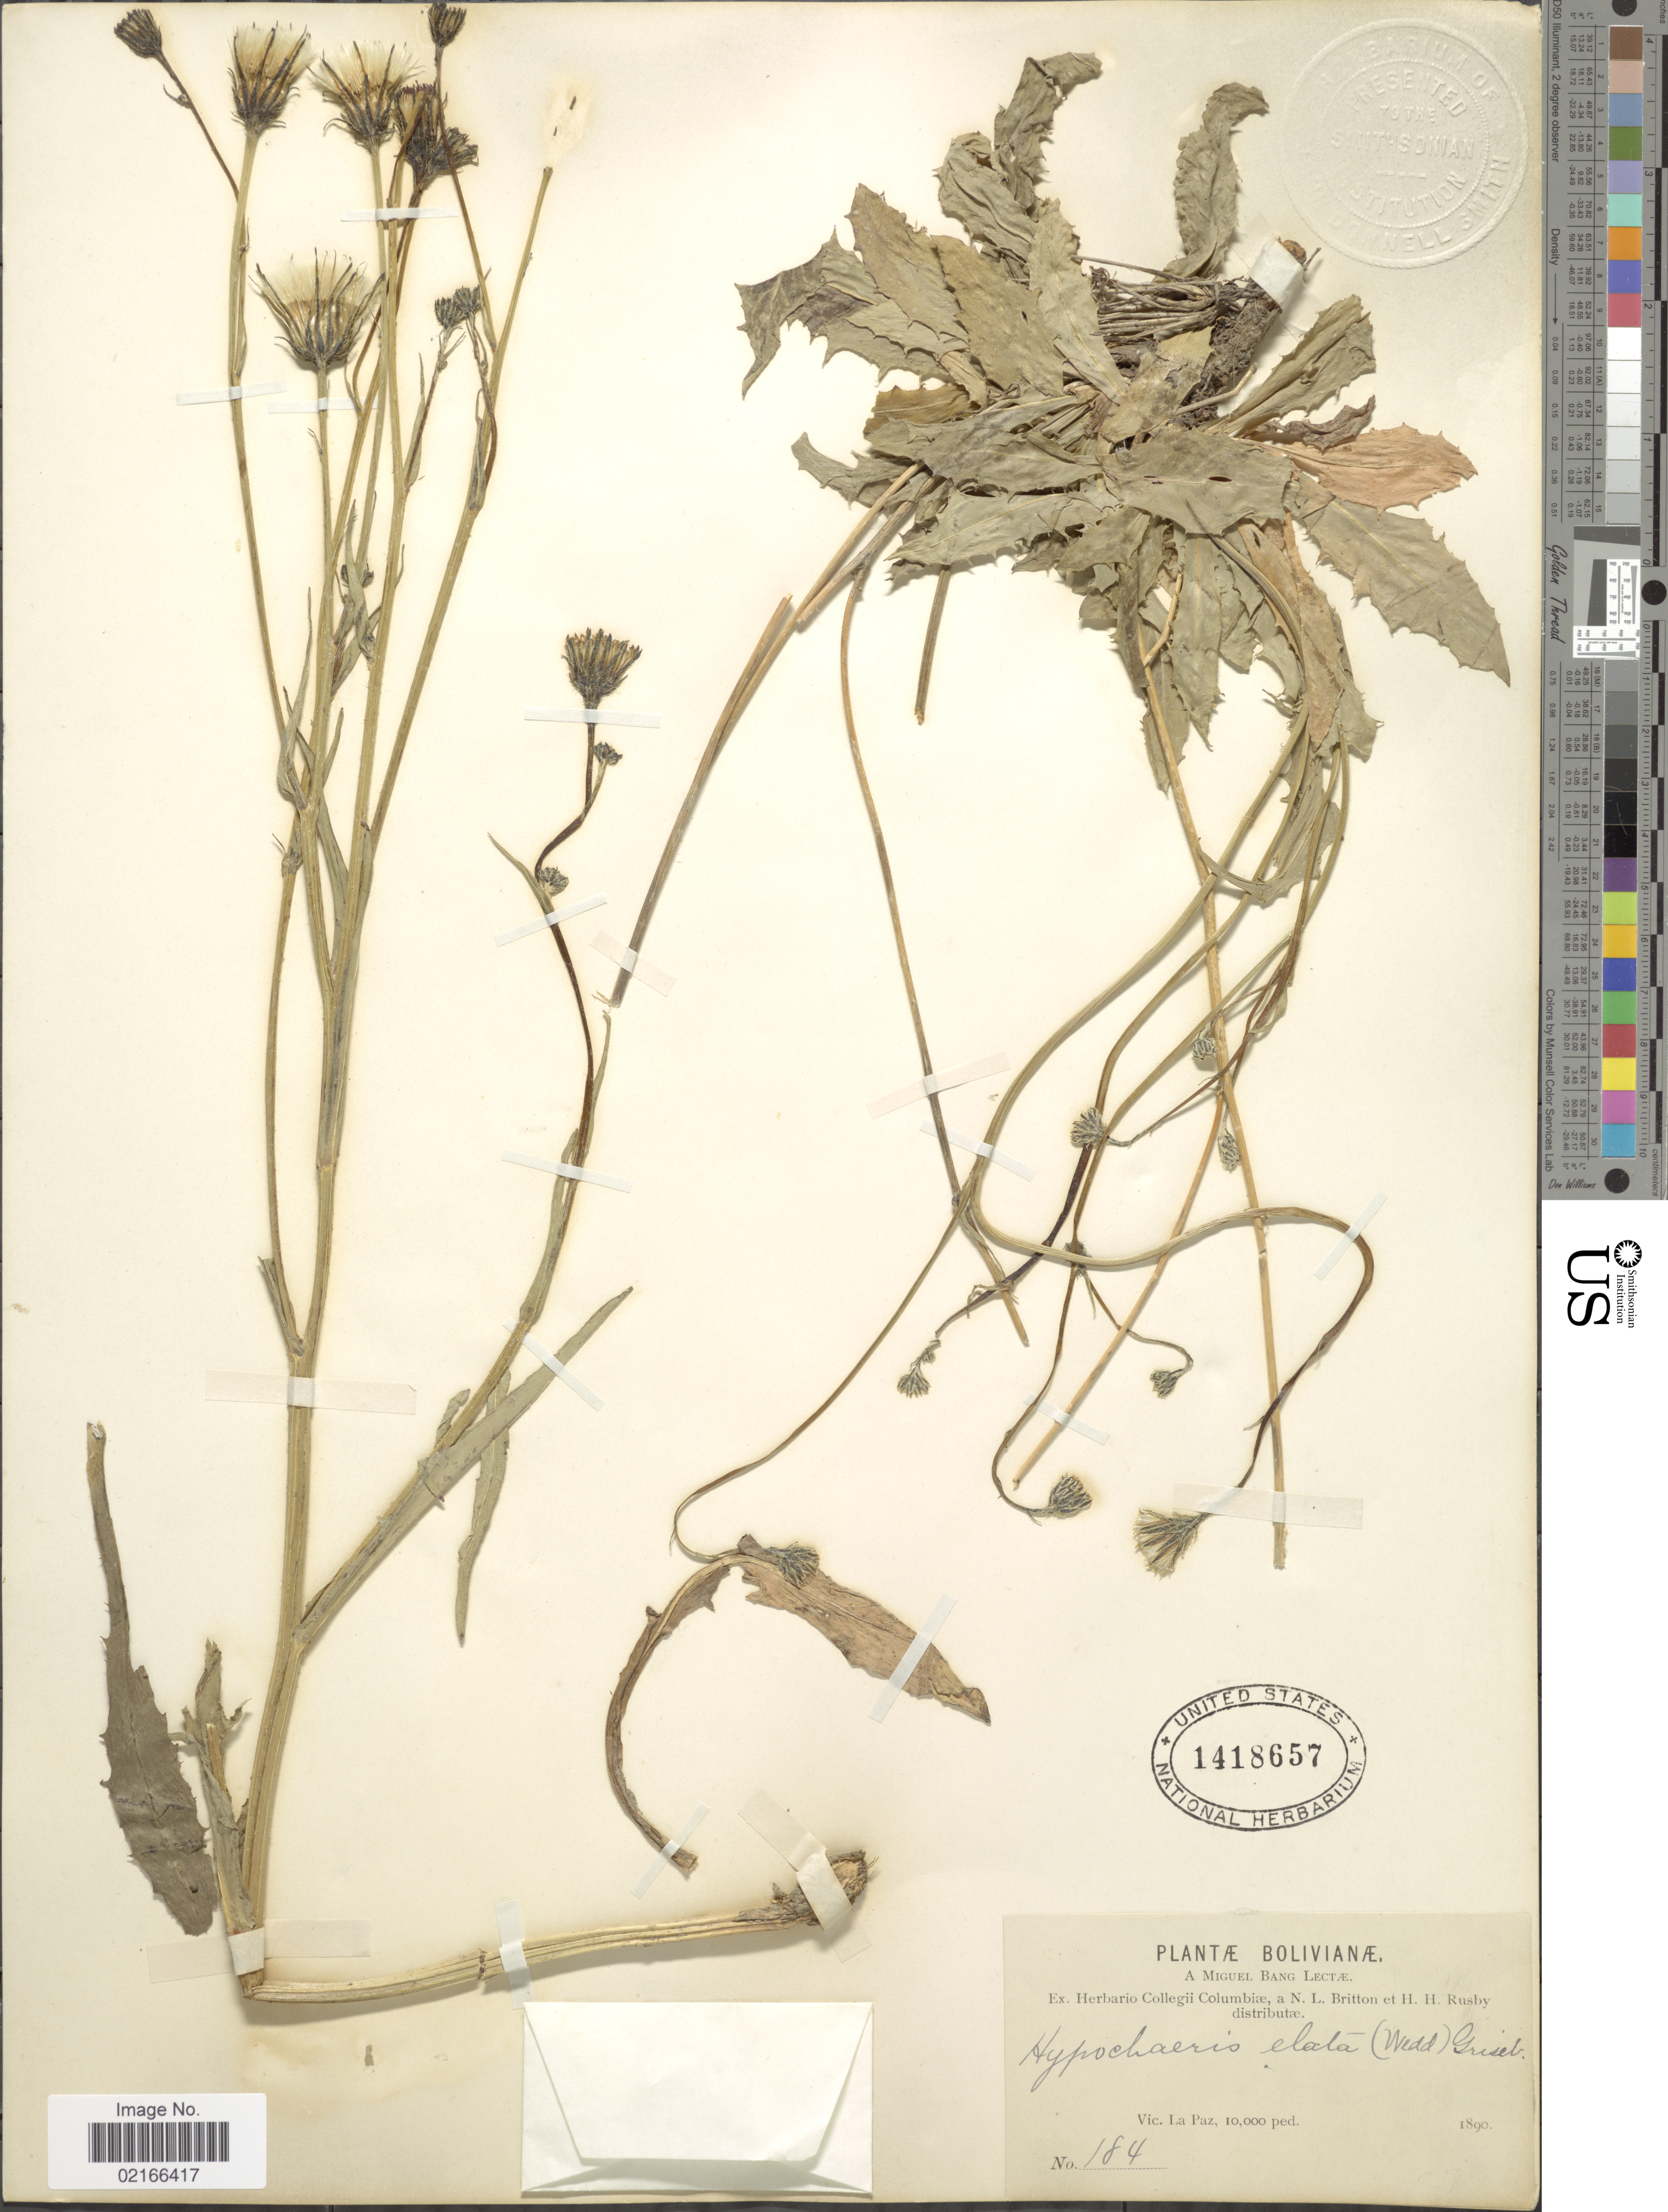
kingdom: Plantae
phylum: Tracheophyta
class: Magnoliopsida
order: Asterales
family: Asteraceae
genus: Hypochaeris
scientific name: Hypochaeris elata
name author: (Wedd.) Griseb.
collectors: M. Bang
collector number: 184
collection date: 1890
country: Bolivia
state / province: La Paz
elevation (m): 3048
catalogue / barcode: US 1418657